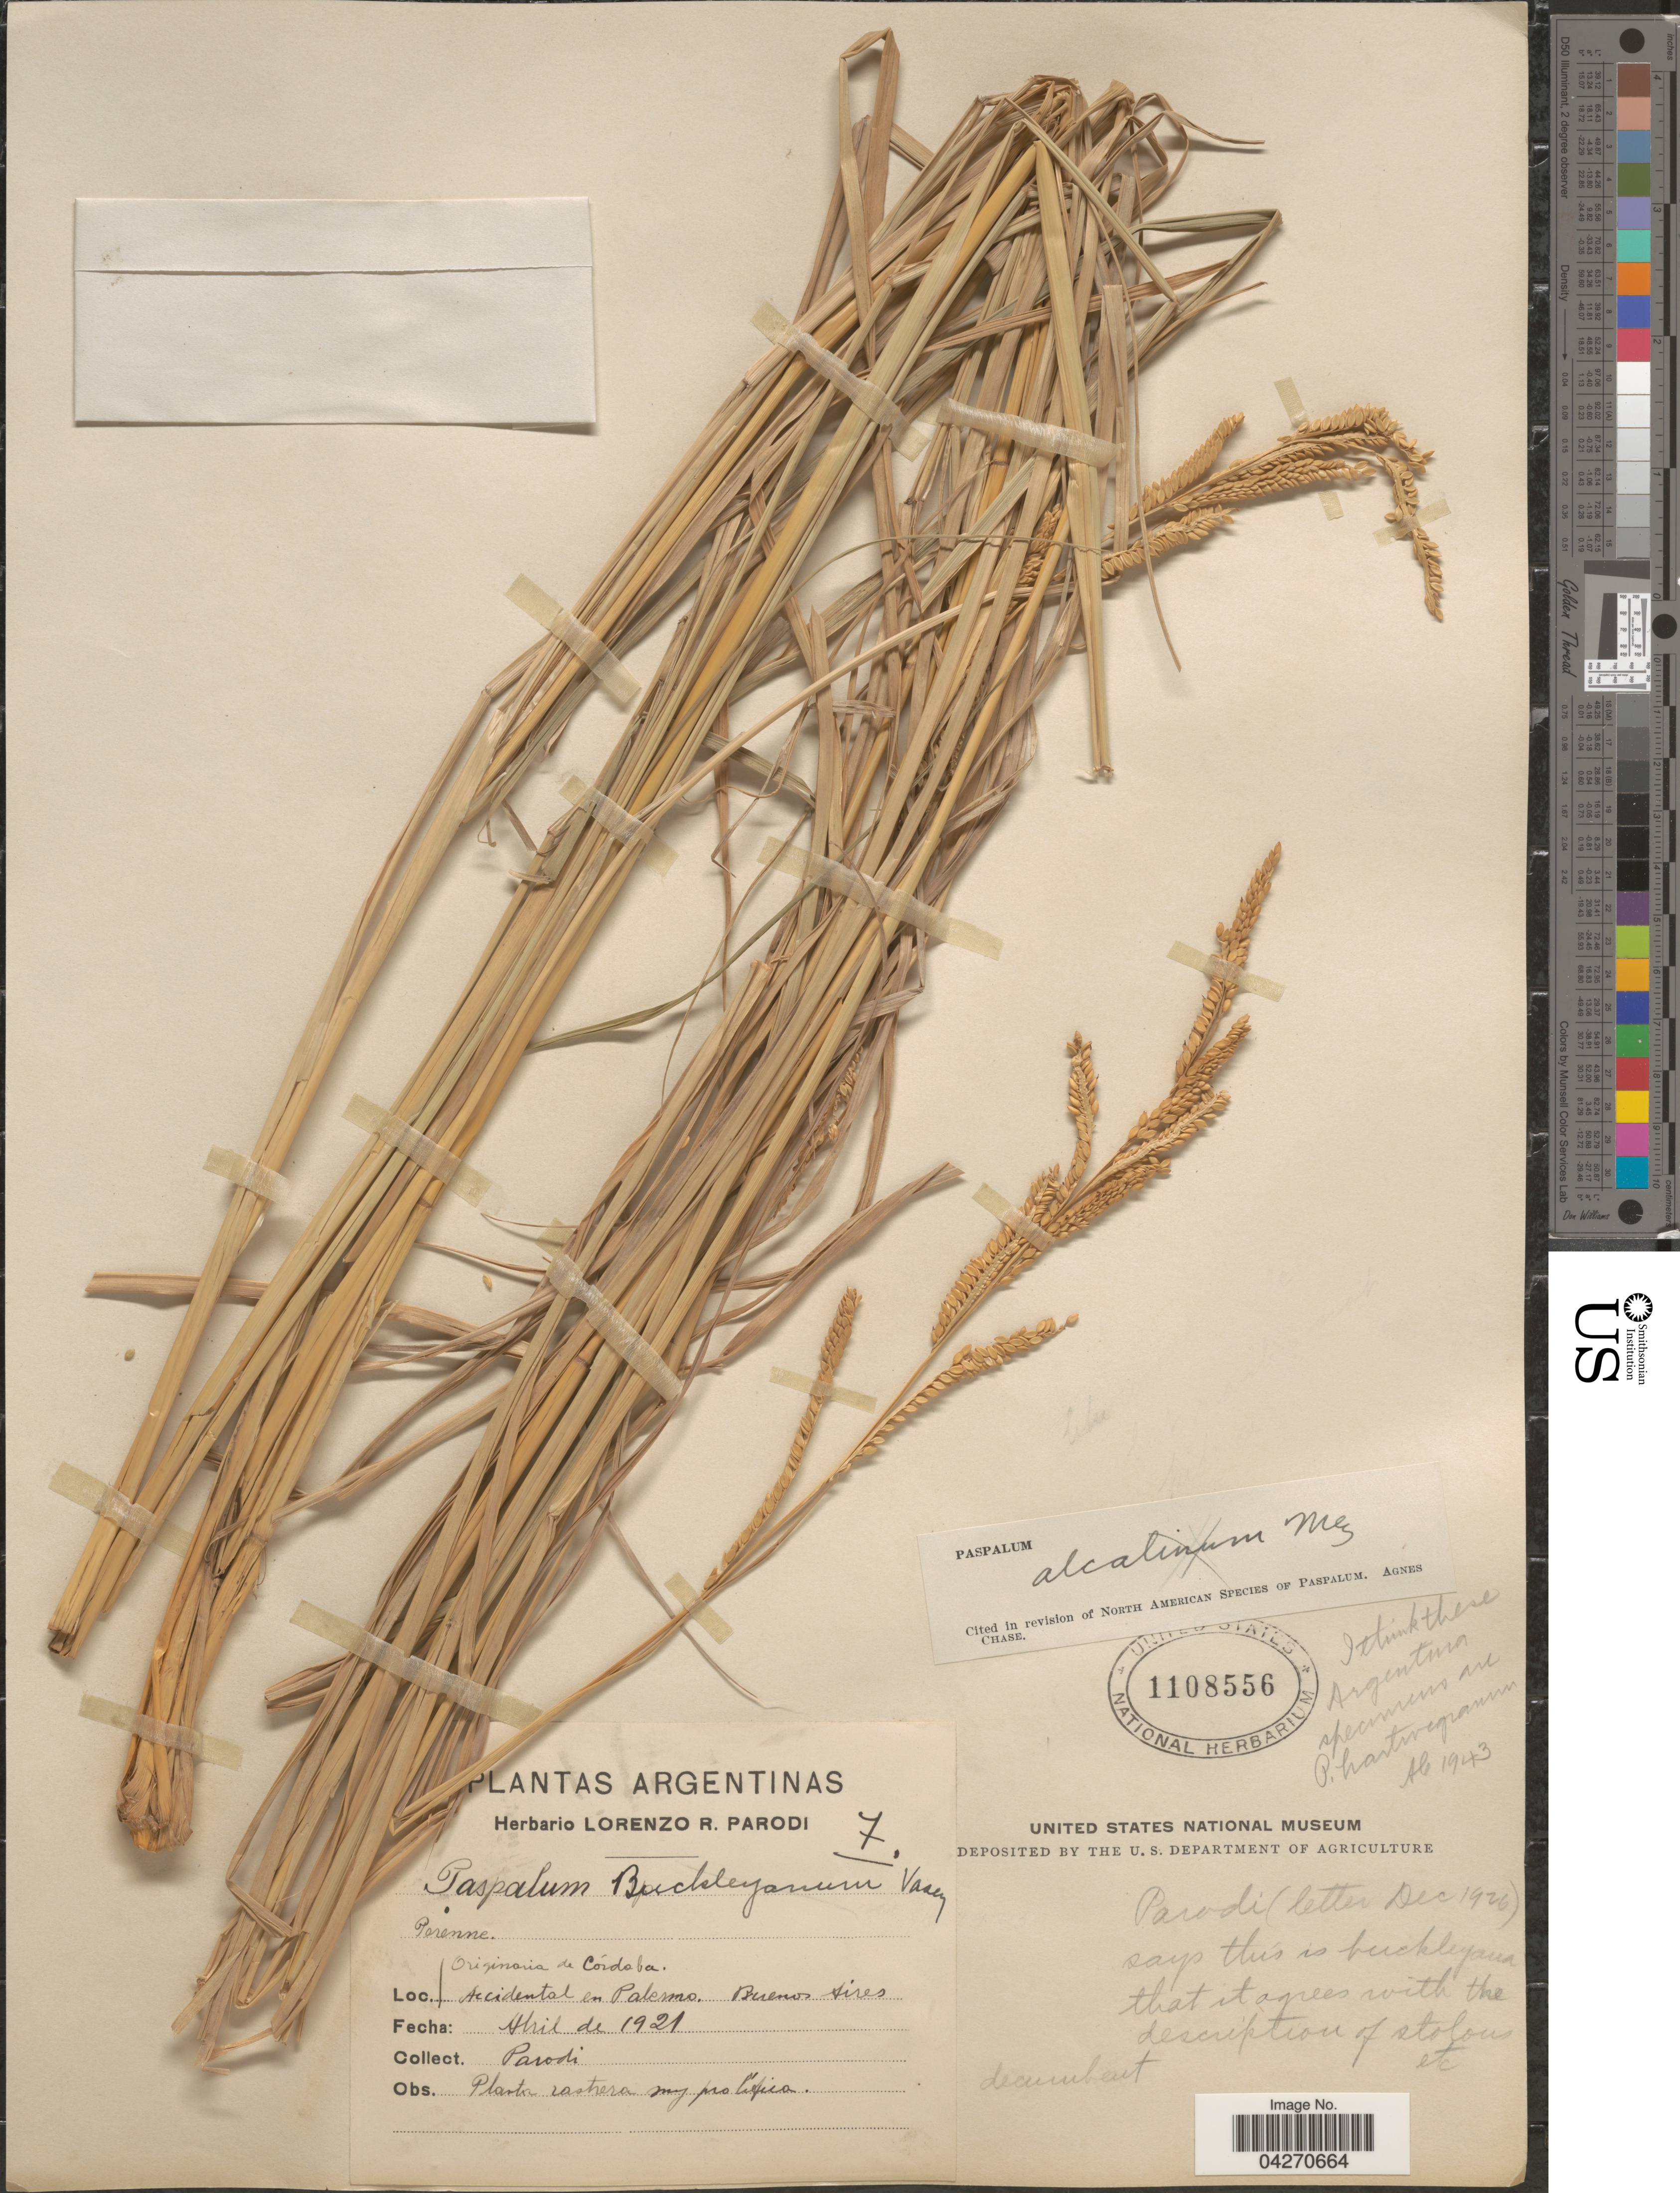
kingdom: Plantae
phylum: Tracheophyta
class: Liliopsida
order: Poales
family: Poaceae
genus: Paspalum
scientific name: Paspalum hartwegianum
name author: E. Fourn.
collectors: L. R. Parodi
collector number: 7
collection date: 1921-04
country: Argentina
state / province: Buenos Aires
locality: Accidental en Palermo.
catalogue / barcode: US 1108556